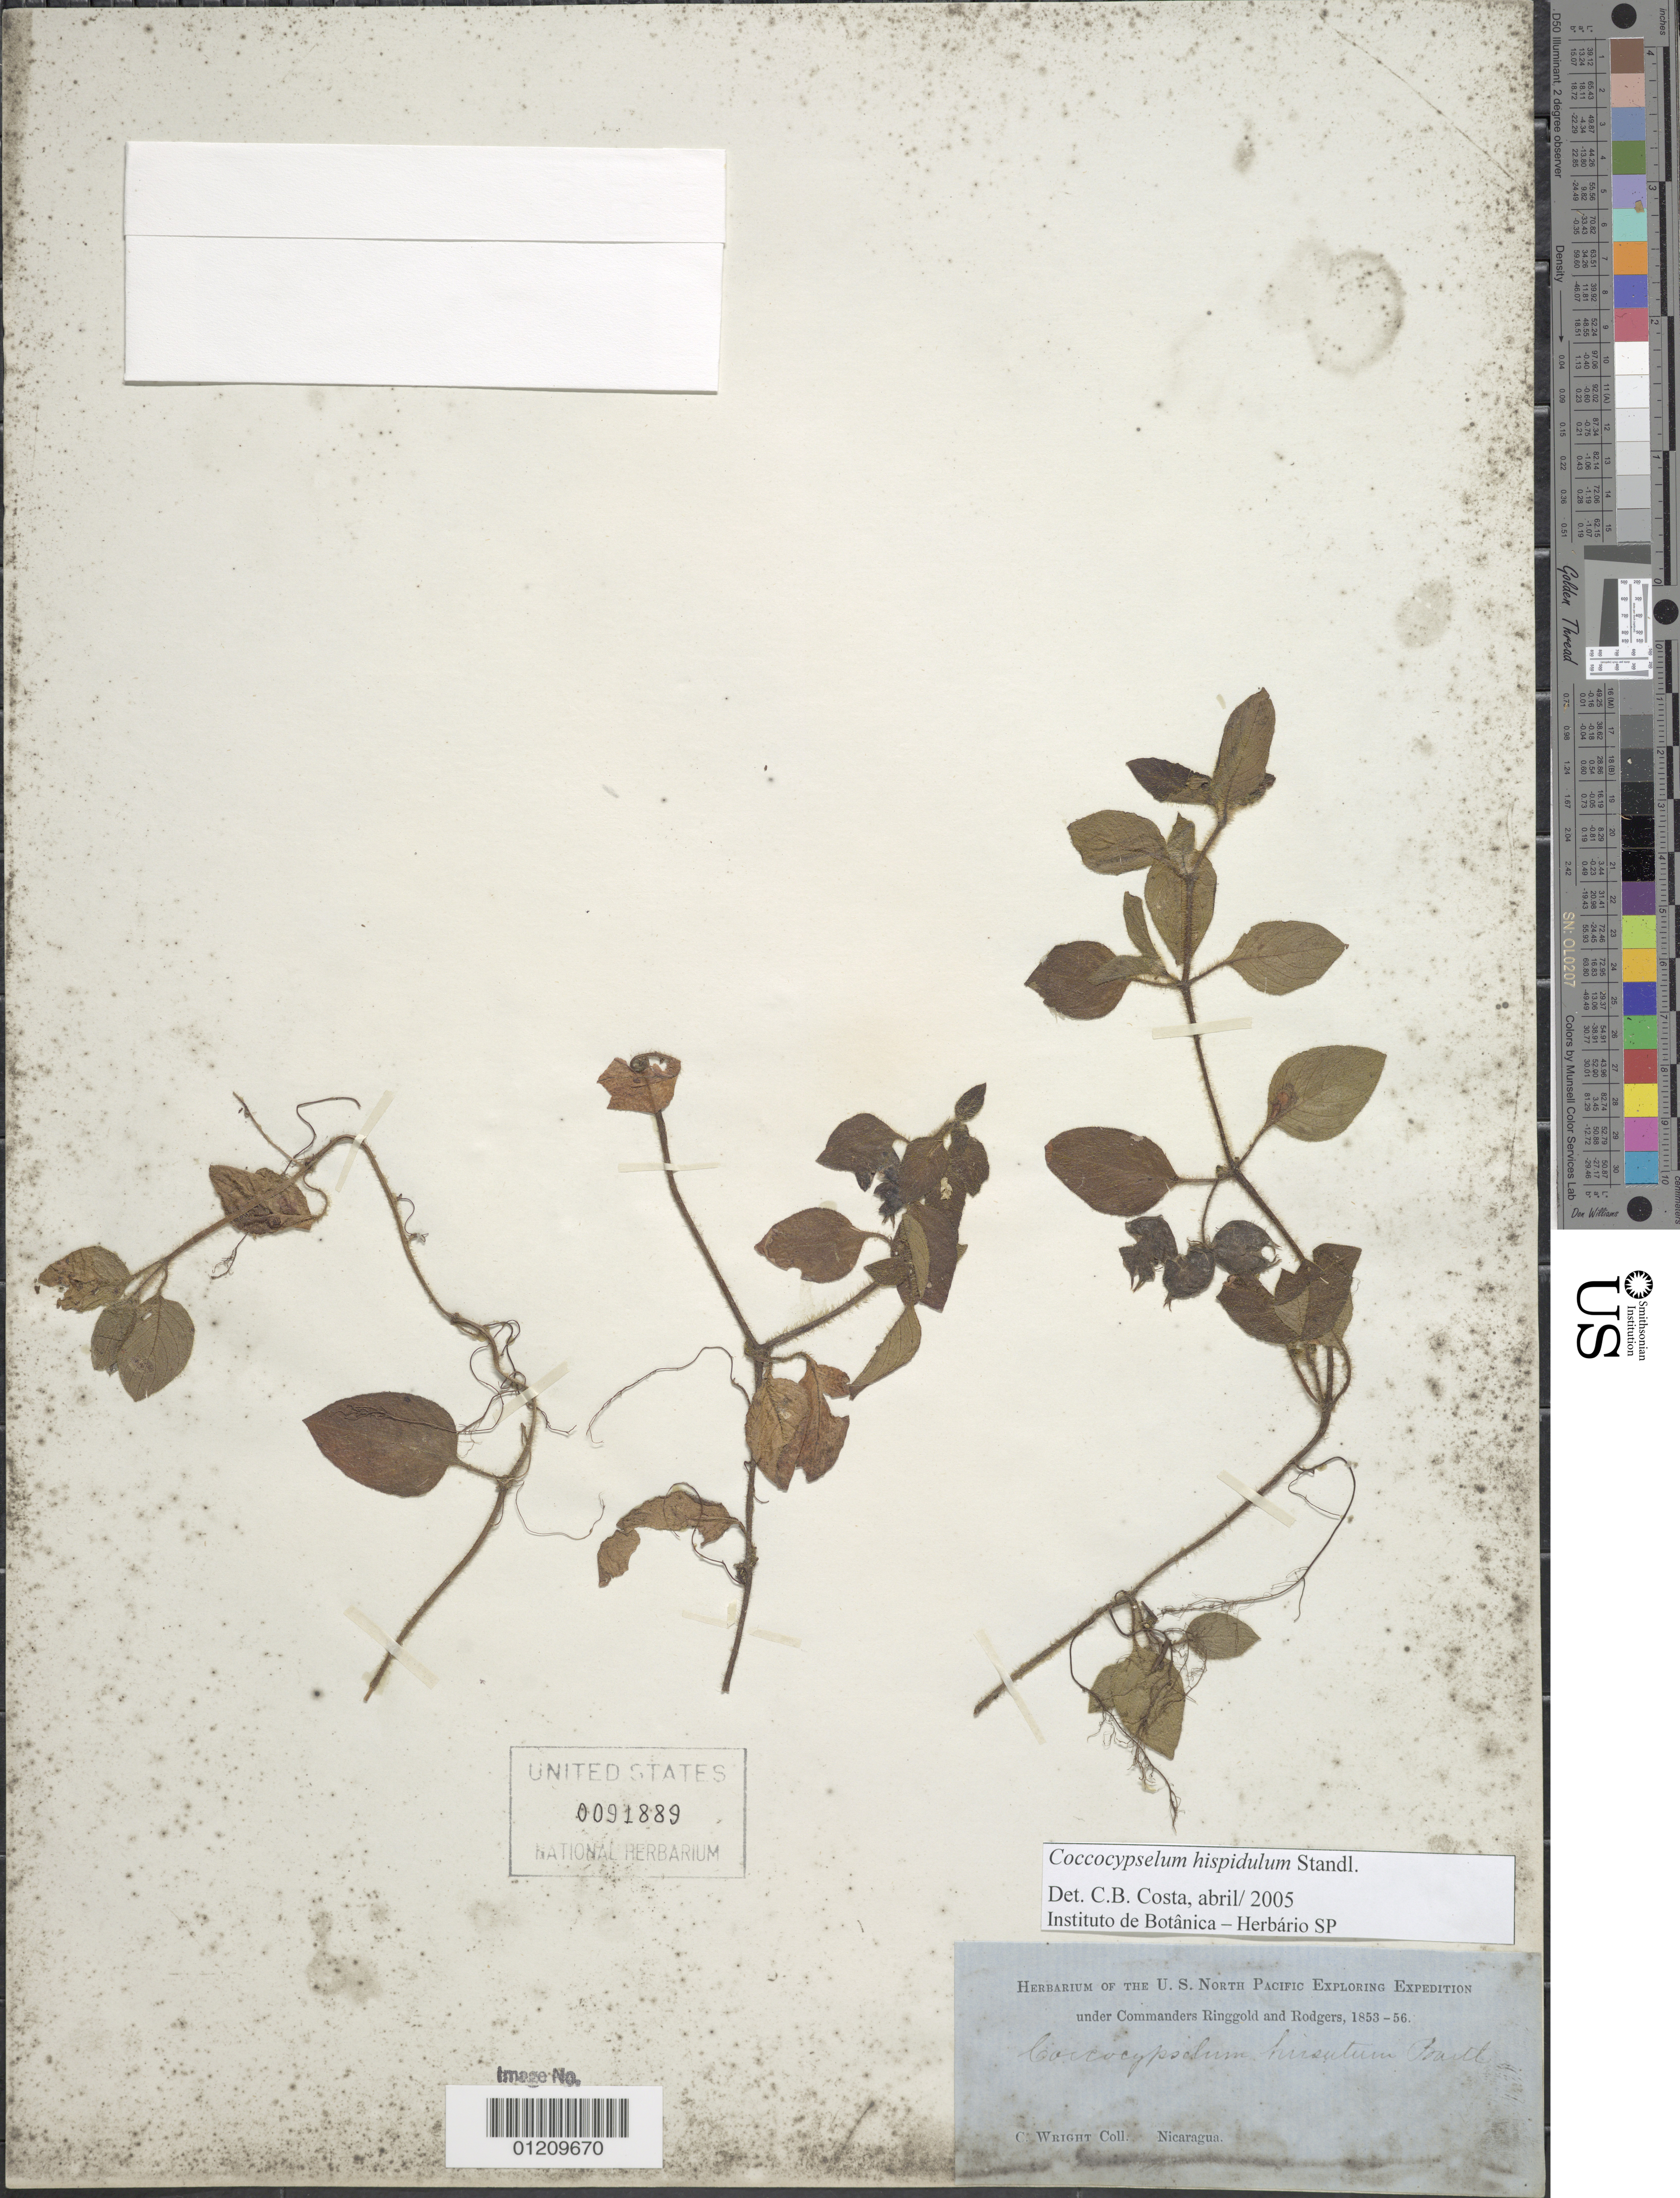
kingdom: Plantae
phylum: Tracheophyta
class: Magnoliopsida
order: Gentianales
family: Rubiaceae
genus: Coccocypselum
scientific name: Coccocypselum hispidulum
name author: (Standl.) Standl.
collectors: C. Wright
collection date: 1853/1856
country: Nicaragua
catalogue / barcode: US 91889